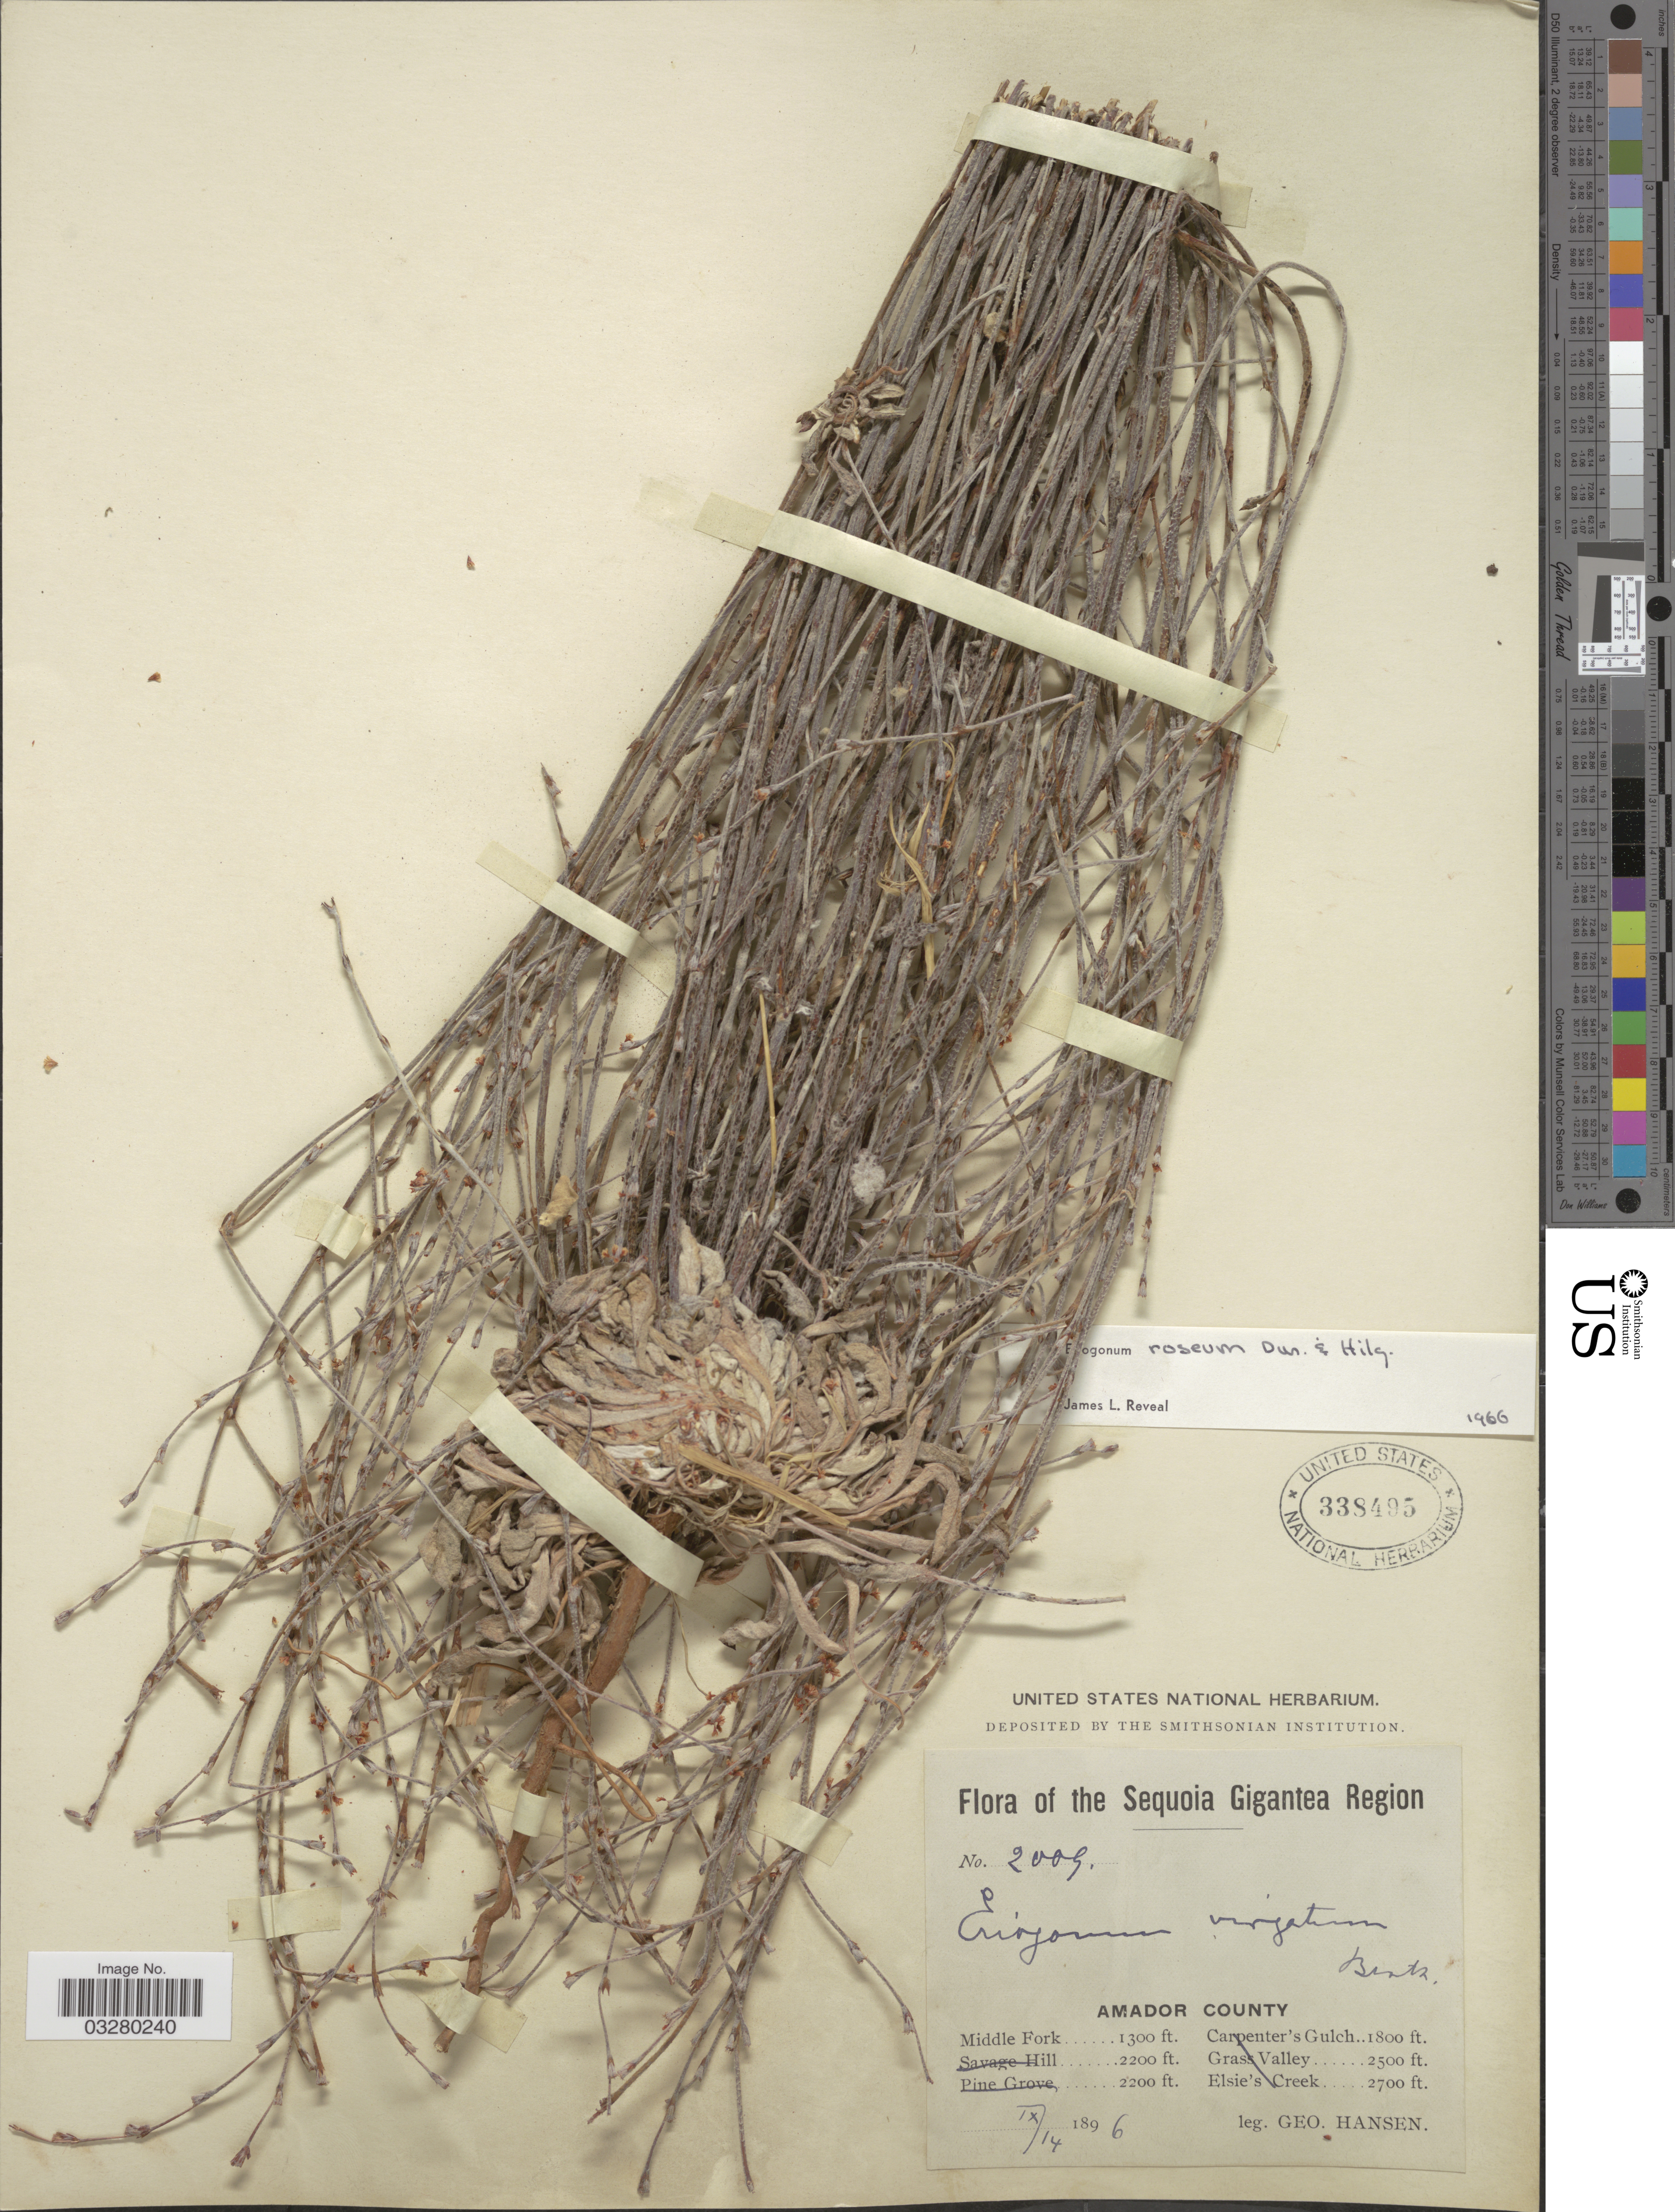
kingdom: Plantae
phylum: Tracheophyta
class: Magnoliopsida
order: Caryophyllales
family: Polygonaceae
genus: Eriogonum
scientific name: Eriogonum roseum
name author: Durand & Hilg.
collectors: G. Hansen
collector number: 2009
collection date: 1896-09-14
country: United States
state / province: California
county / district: Amador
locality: Sequoia Gigantea Region. Amador County. Middle Fork.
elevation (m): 396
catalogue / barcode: US 338495